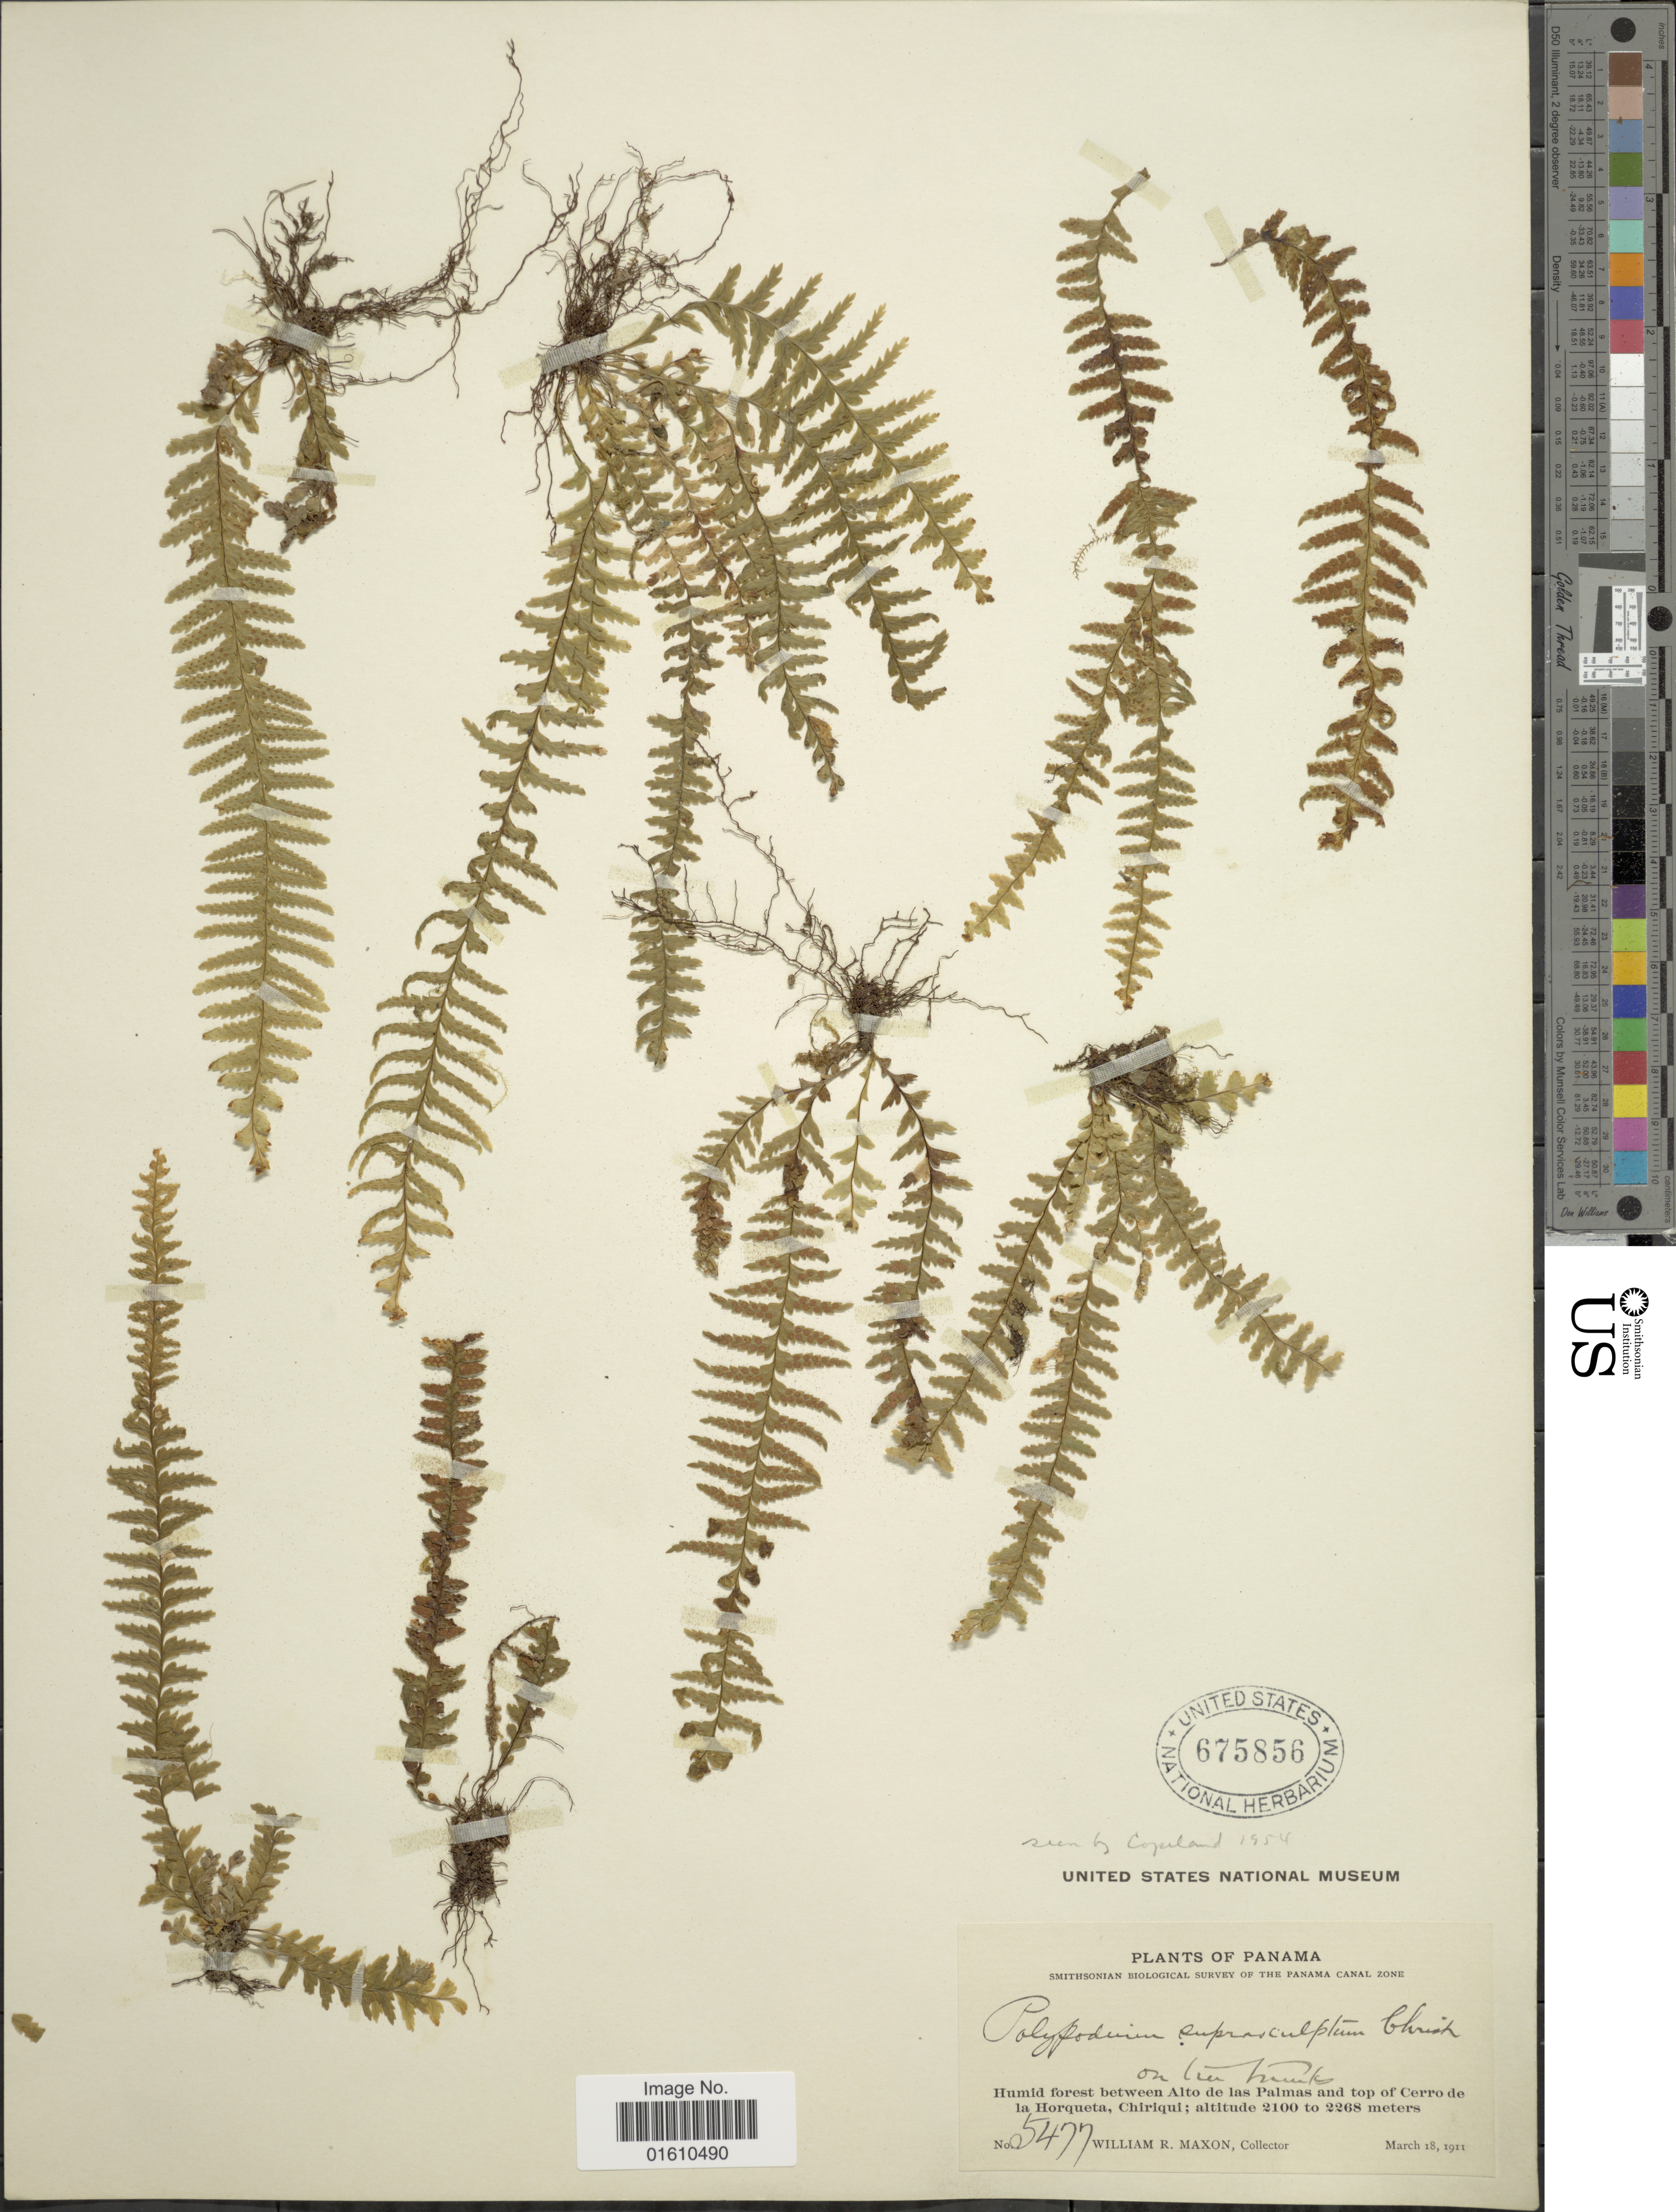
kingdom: Plantae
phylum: Tracheophyta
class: Polypodiopsida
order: Polypodiales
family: Polypodiaceae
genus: Lellingeria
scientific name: Lellingeria suprasculpta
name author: (Christ) A.R. Sm. & R.C. Moran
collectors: W. R. Maxon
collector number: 5477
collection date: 1911-03-18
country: Panama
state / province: Chiriqui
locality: Humid forest between Alto de las Palmas and top of Cerro de la Horqueta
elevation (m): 2100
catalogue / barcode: US 675856